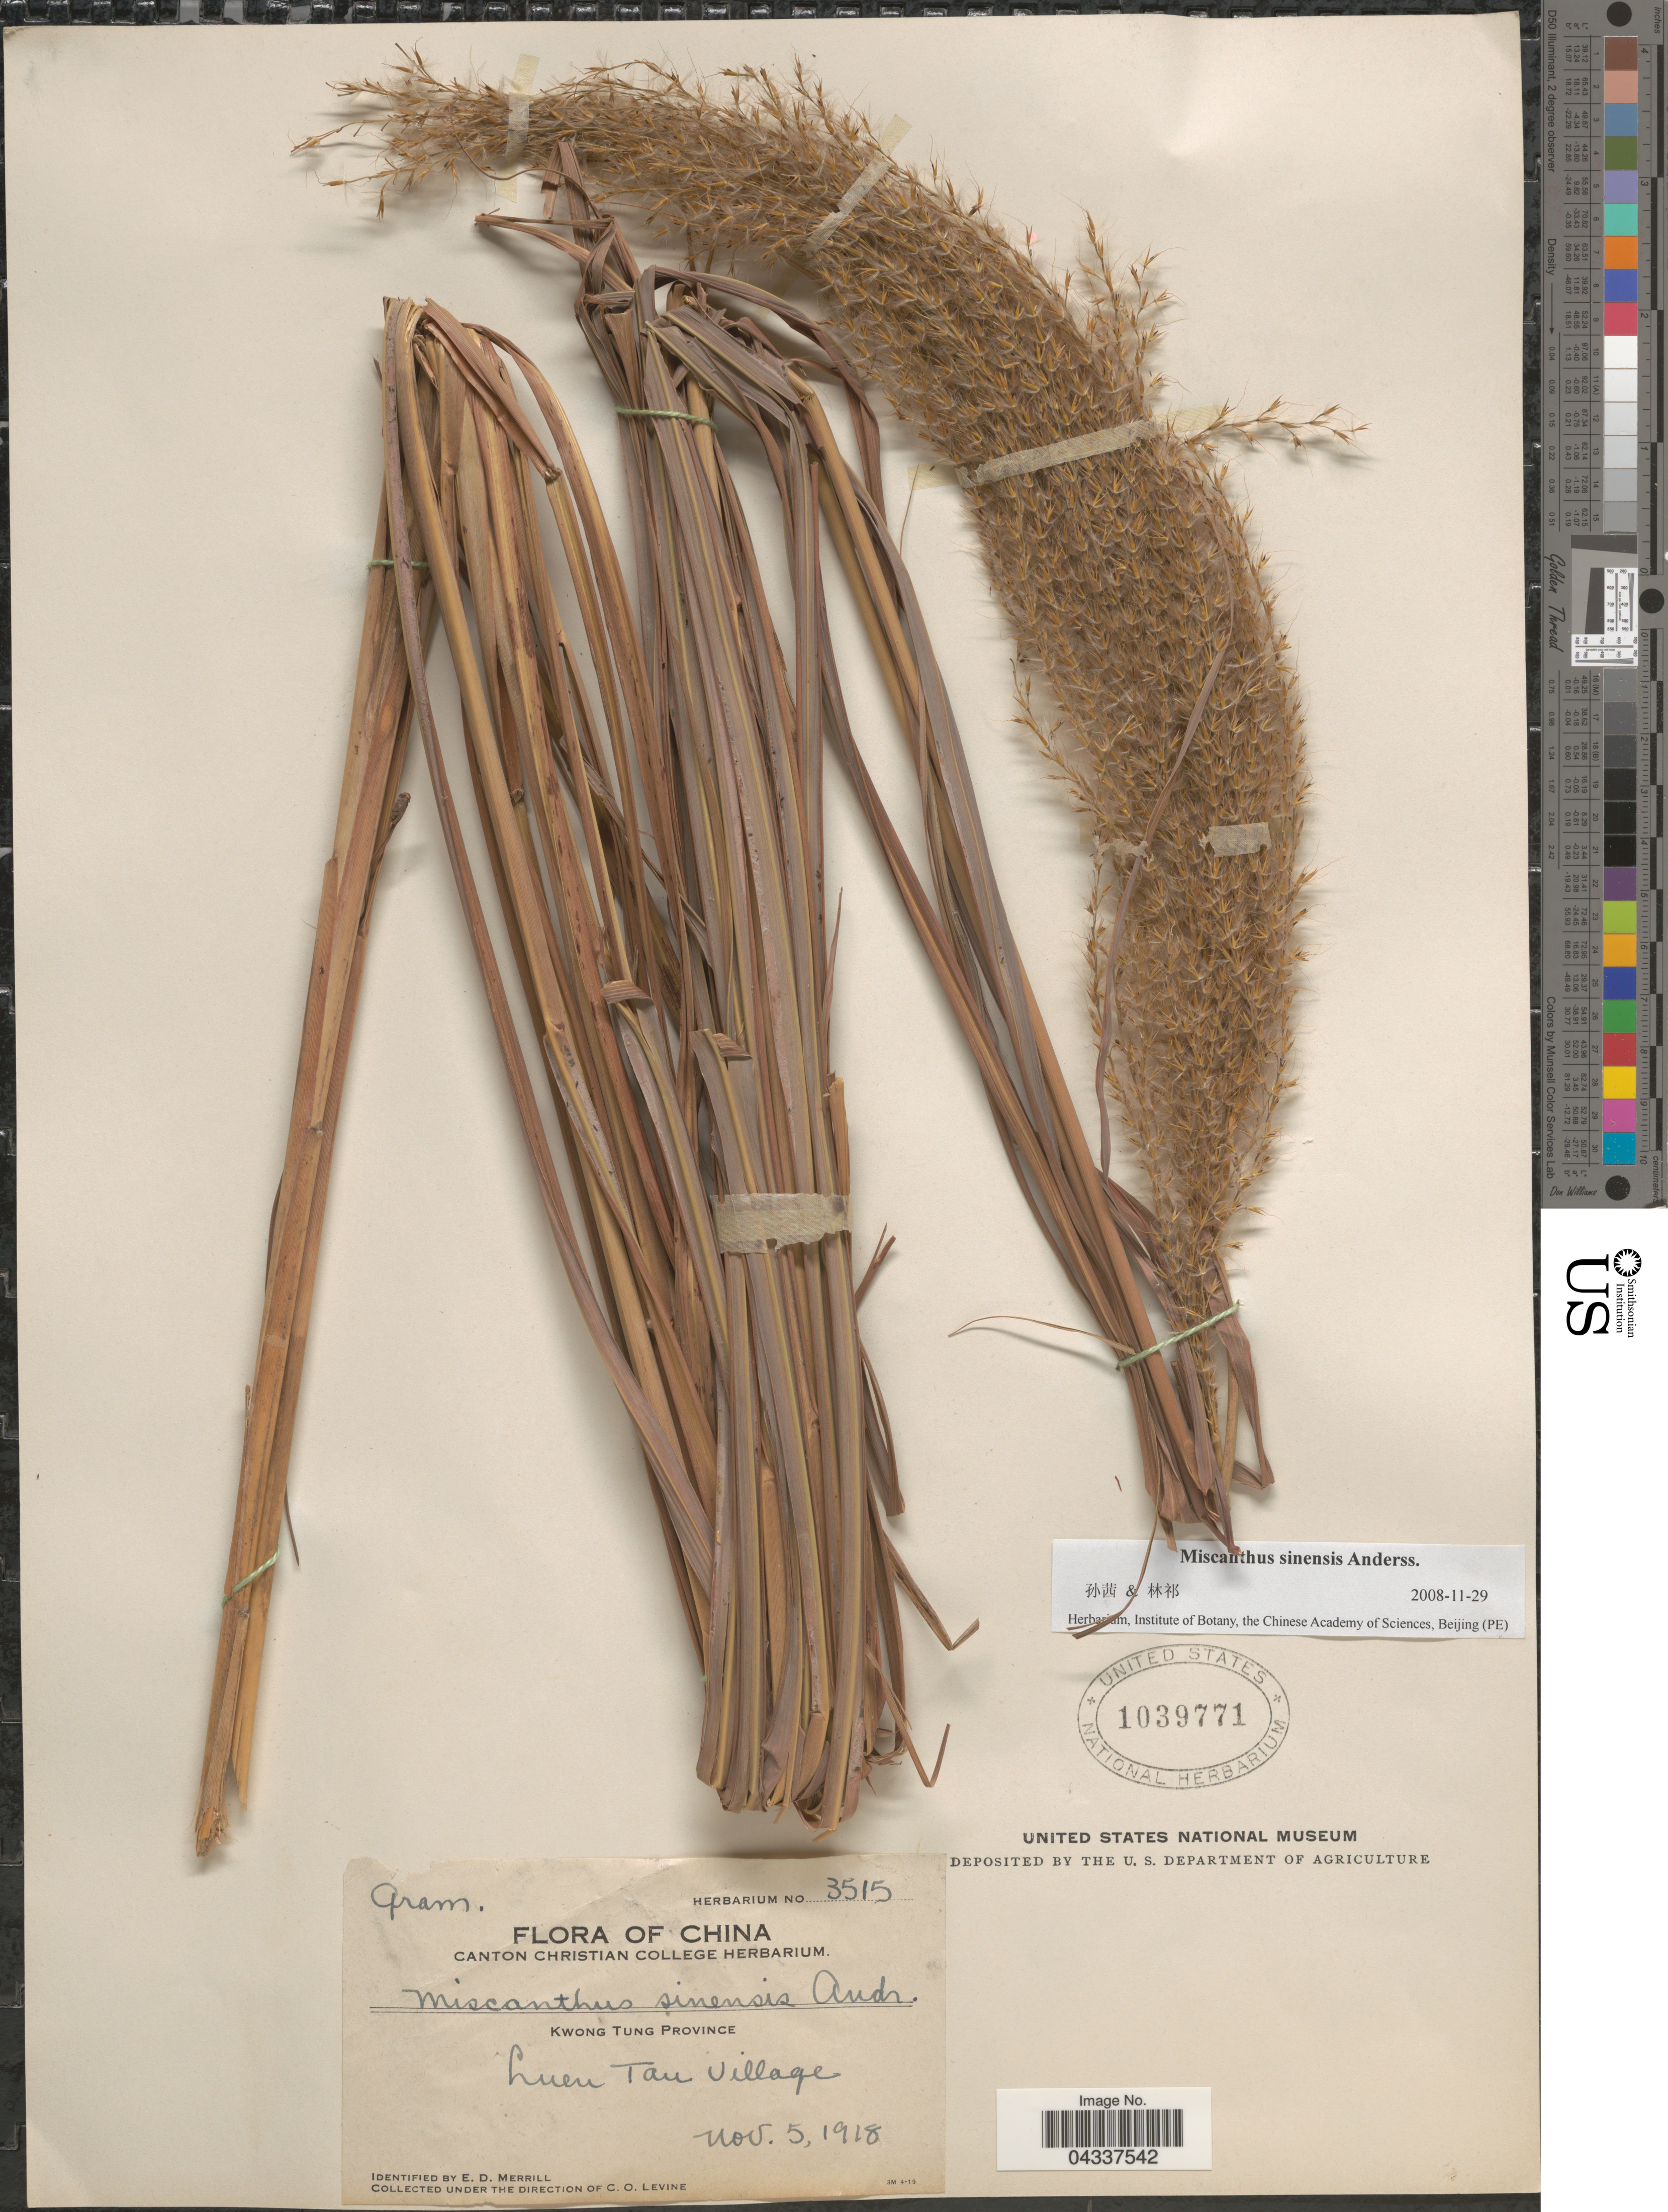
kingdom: Plantae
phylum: Tracheophyta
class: Liliopsida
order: Poales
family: Poaceae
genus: Miscanthus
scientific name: Miscanthus sinensis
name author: Andersson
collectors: C. O. Levine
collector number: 3515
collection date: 1918-11-05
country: China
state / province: Guangdong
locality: Kwong Tung Province. Luen Tau Village.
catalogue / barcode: US 1039771